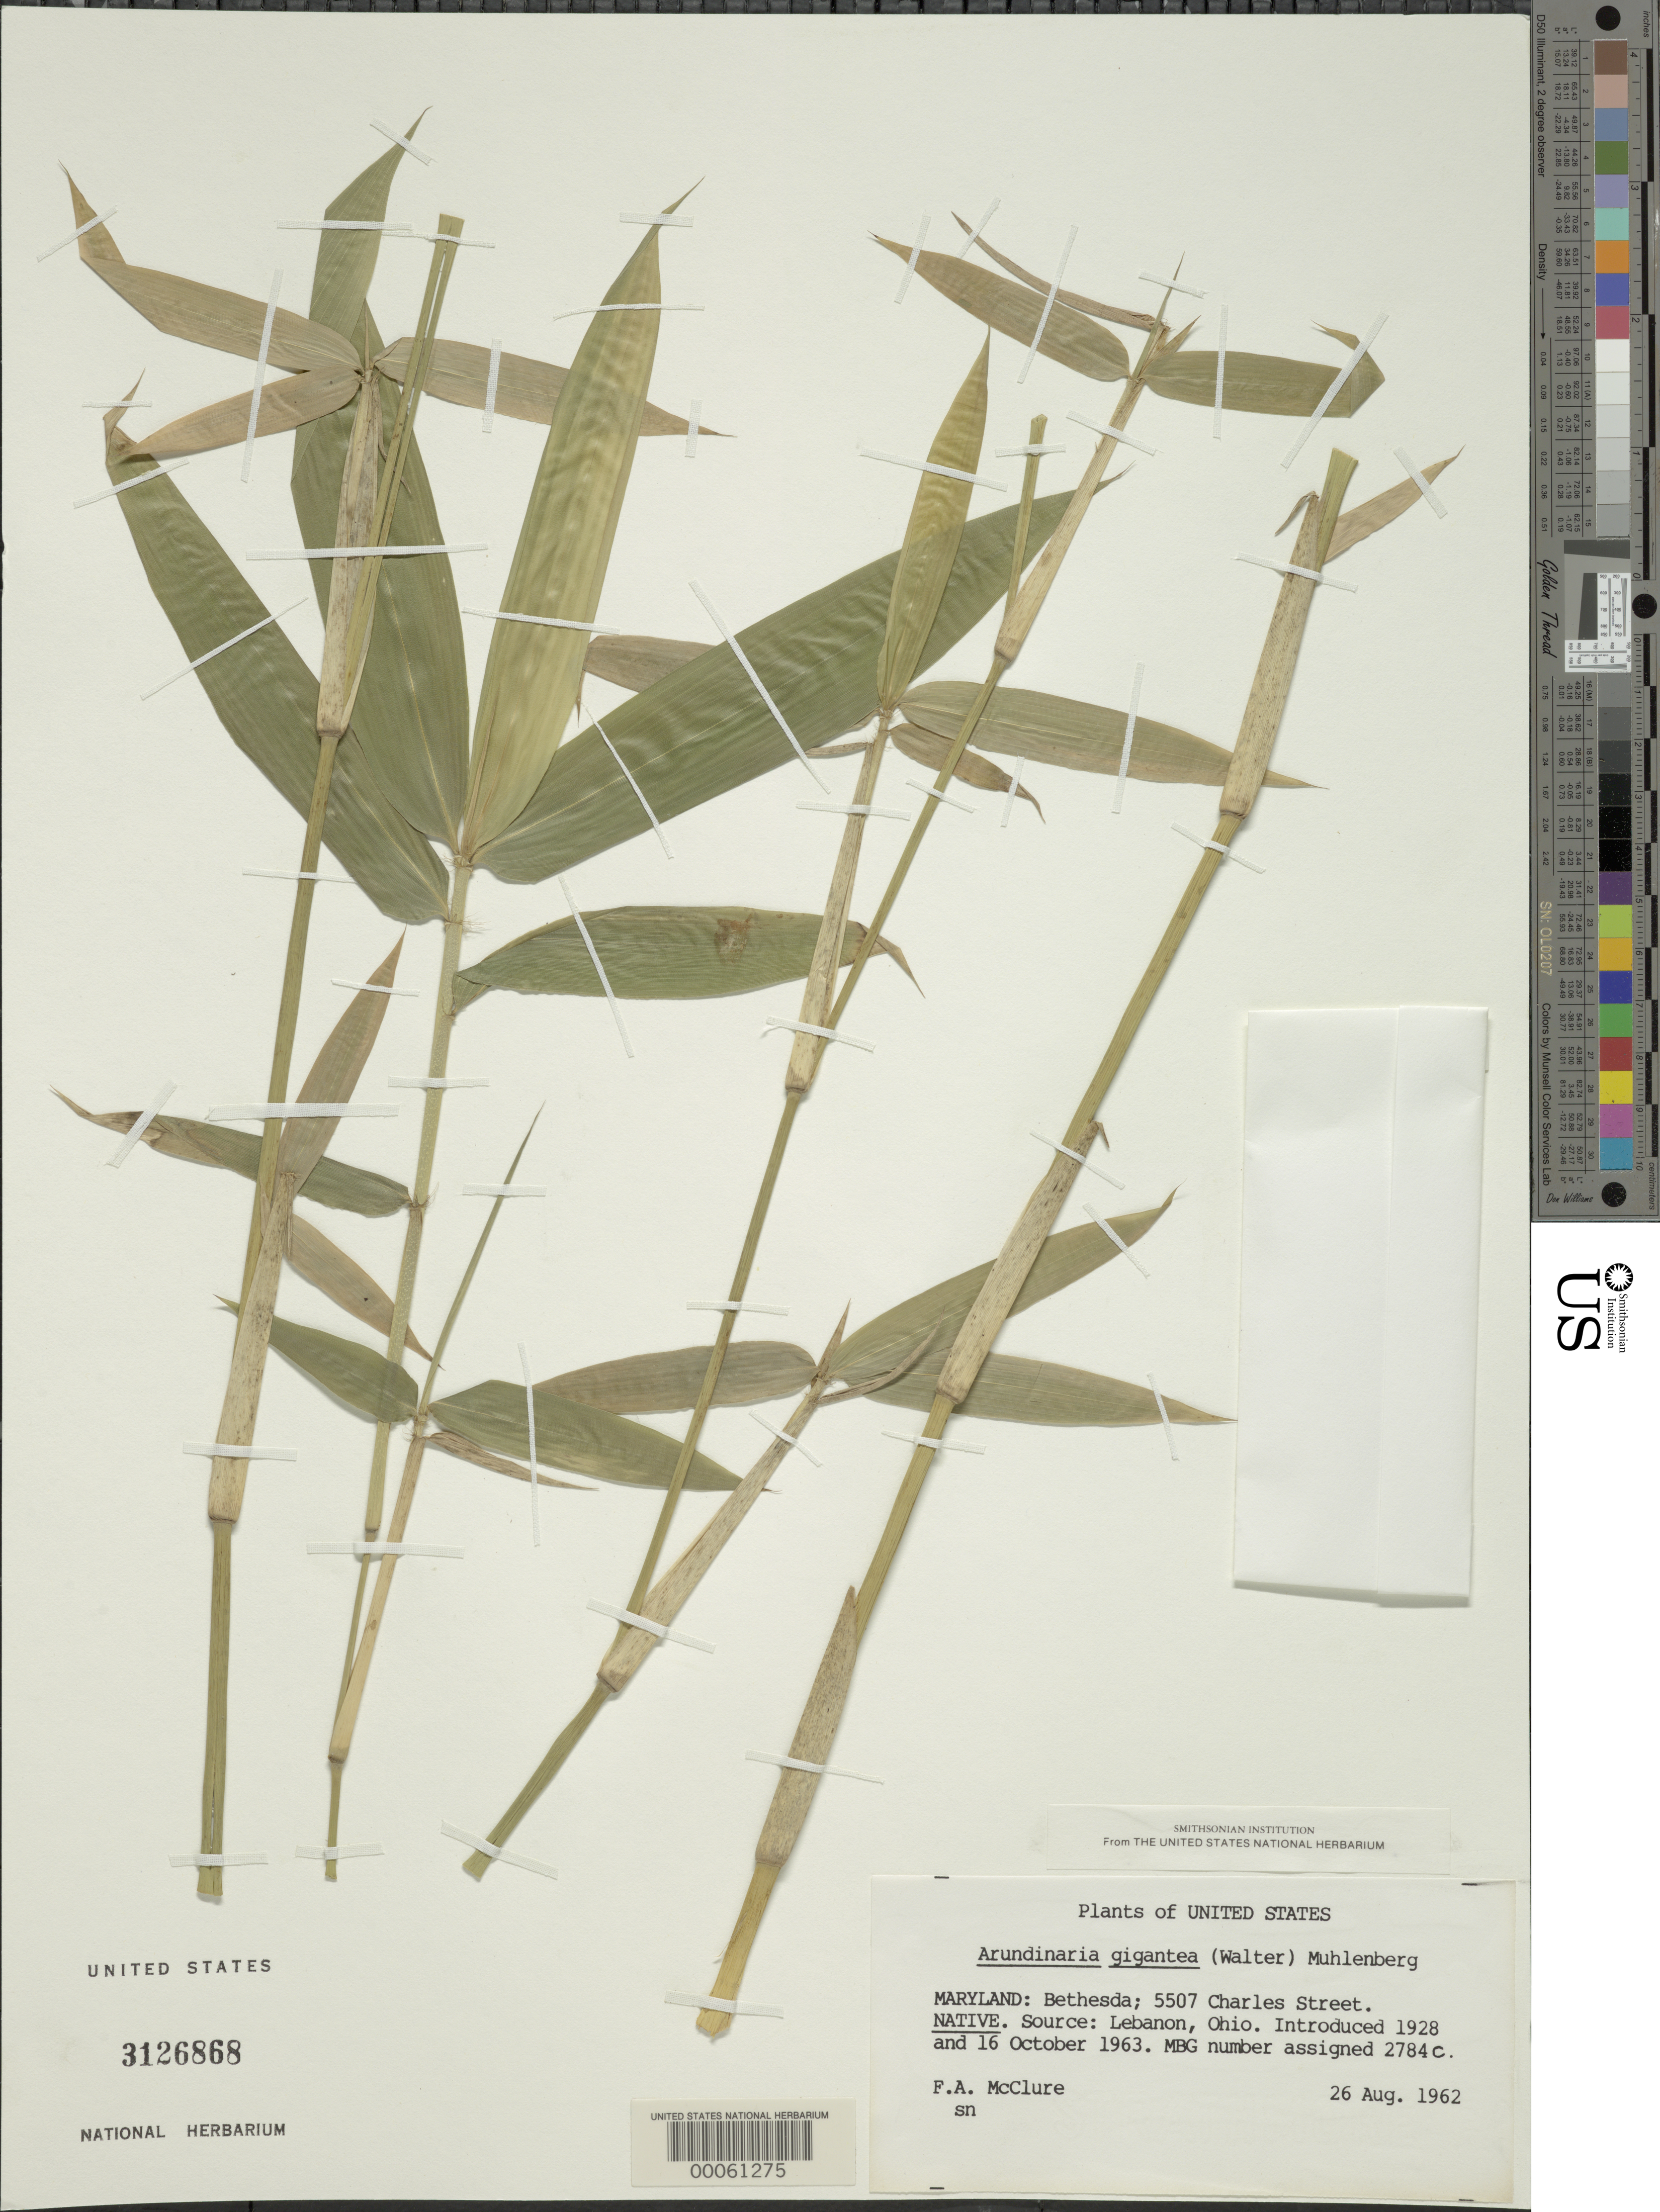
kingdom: Plantae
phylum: Tracheophyta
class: Liliopsida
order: Poales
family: Poaceae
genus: Arundinaria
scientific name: Arundinaria gigantea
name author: (Walter) Muhl.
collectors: F. A. McClure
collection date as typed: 26 Aug 1962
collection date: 1962-08-26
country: United States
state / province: Maryland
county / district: Montgomery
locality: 5507 Charles Street, Bethesda (McClure's garden)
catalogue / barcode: US 3126868